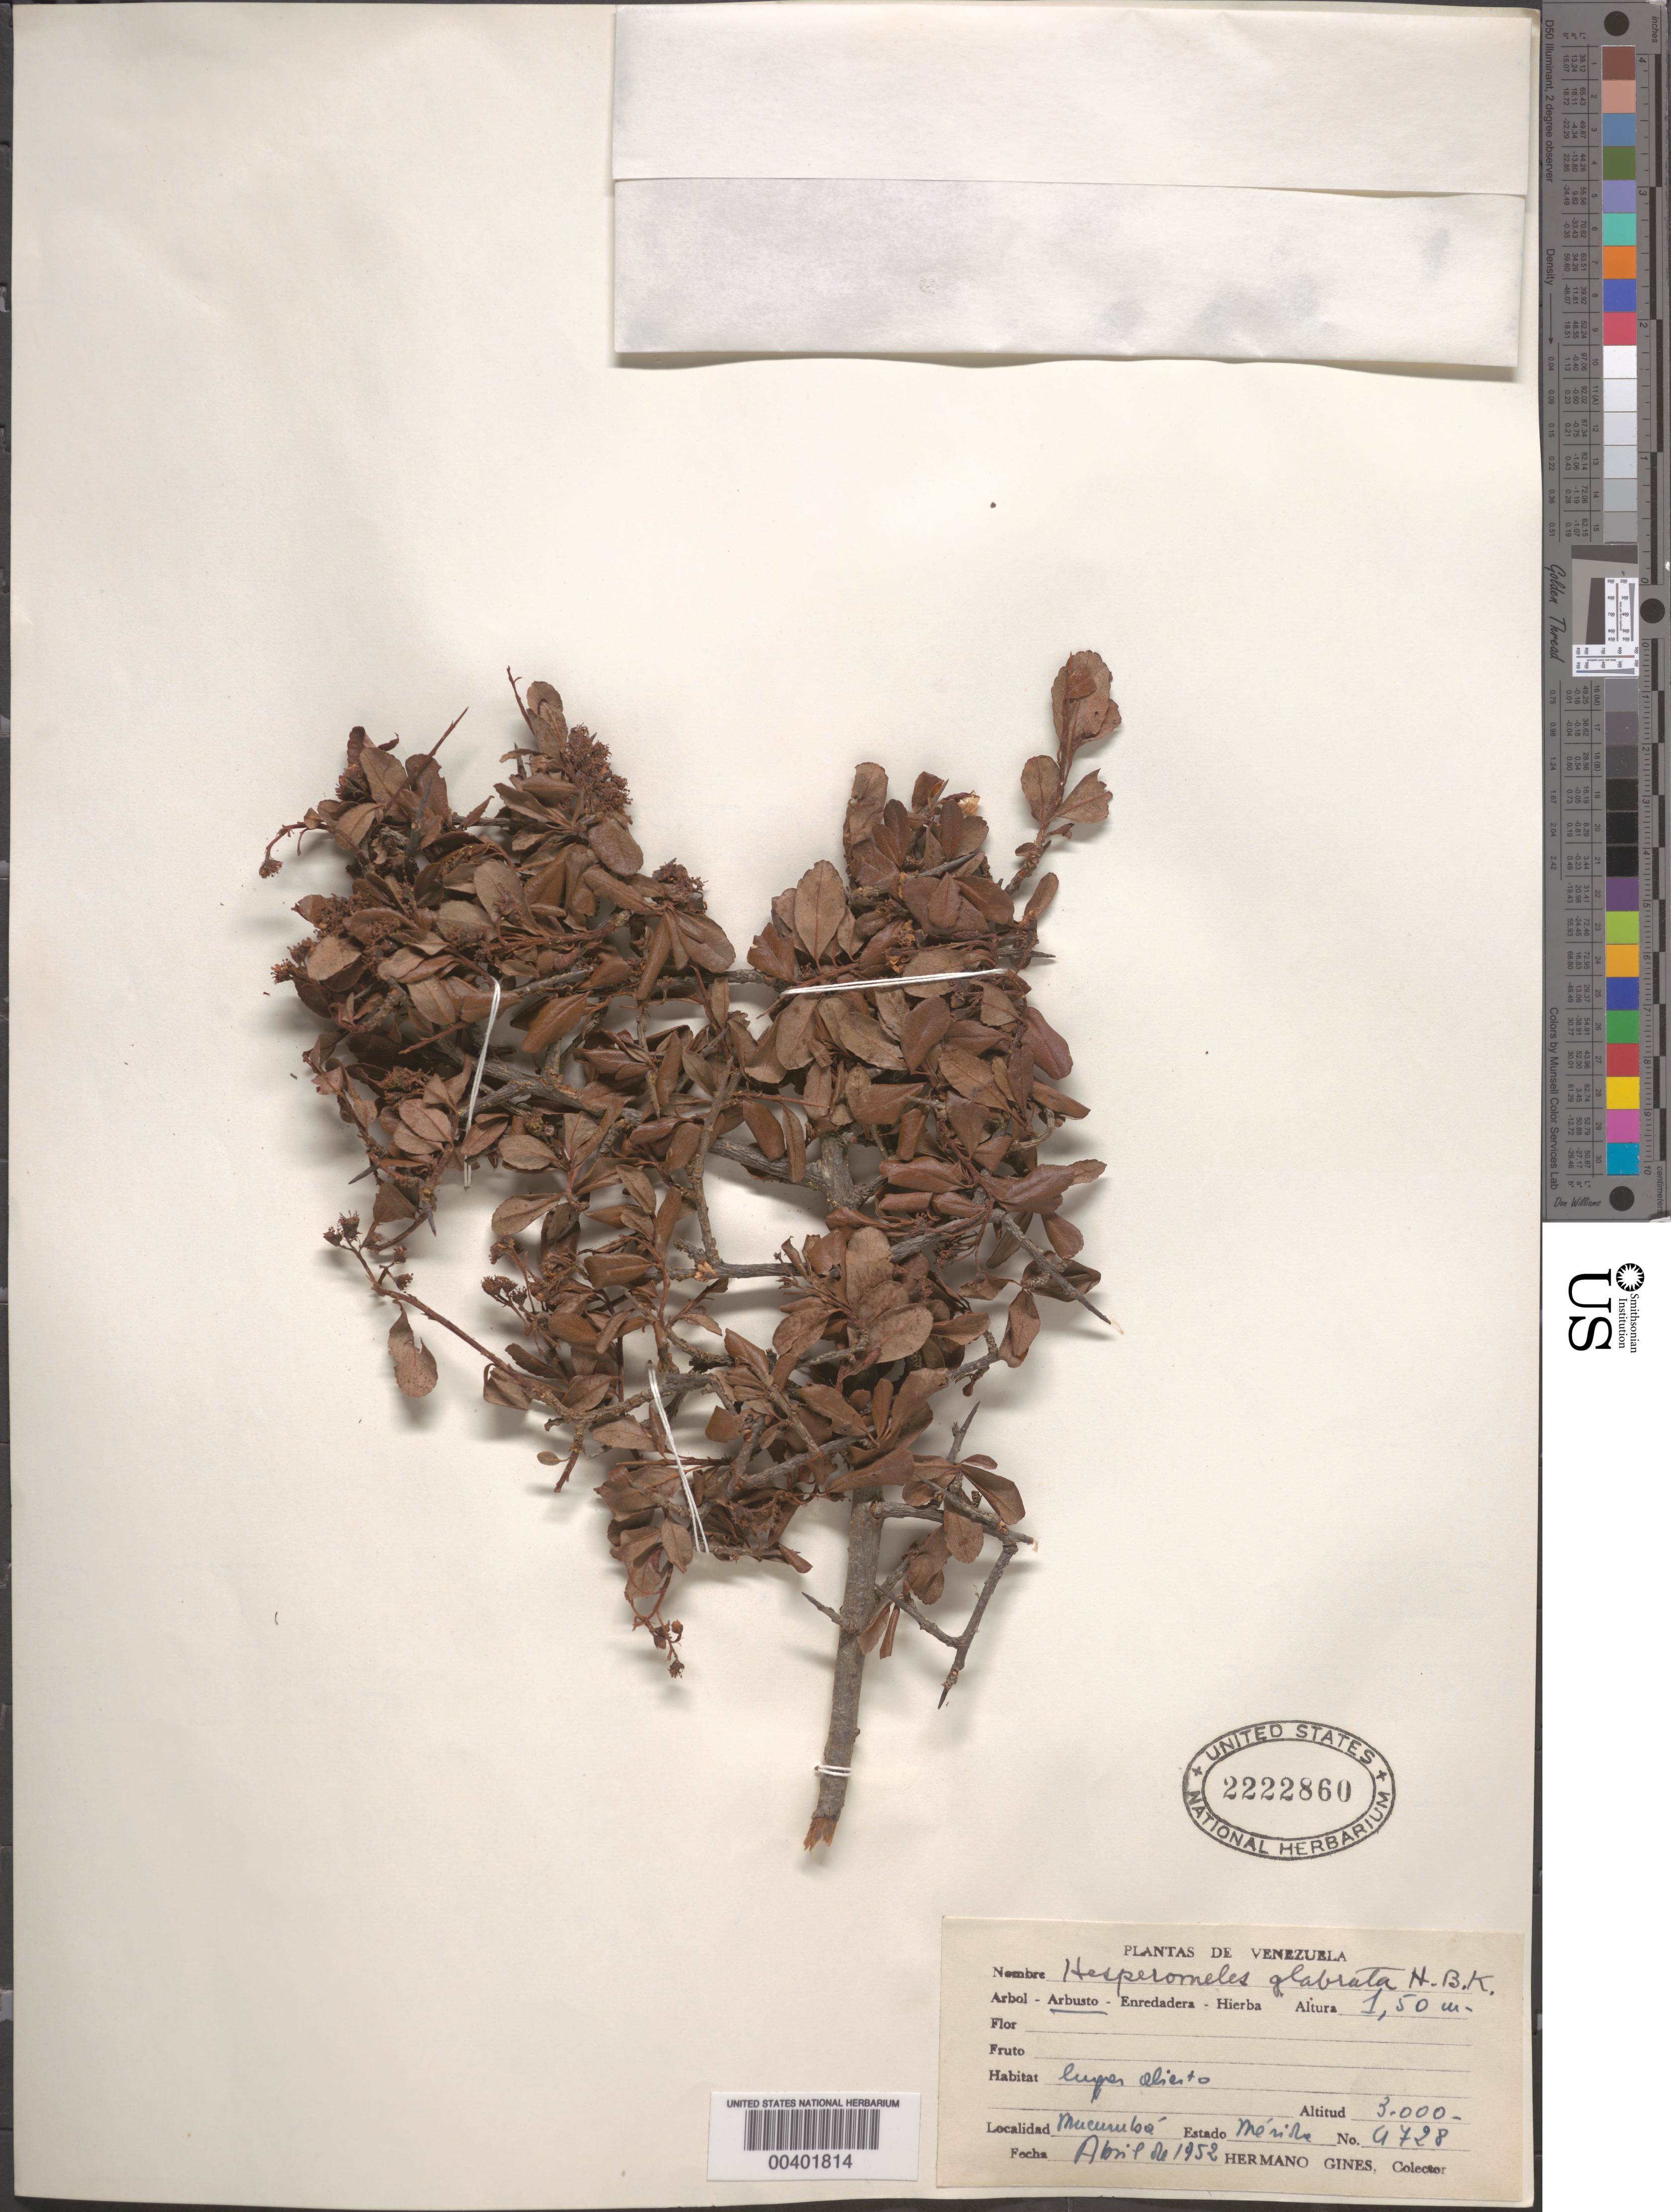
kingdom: Plantae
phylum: Tracheophyta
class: Magnoliopsida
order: Rosales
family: Rosaceae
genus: Hesperomeles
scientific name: Hesperomeles glabrata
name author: Kunth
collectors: Bro. Gines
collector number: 4728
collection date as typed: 06 Apr 1952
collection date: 1952-04-06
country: Venezuela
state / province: Mérida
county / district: Rangel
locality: Mucuruba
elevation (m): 3000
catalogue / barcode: US 2222860